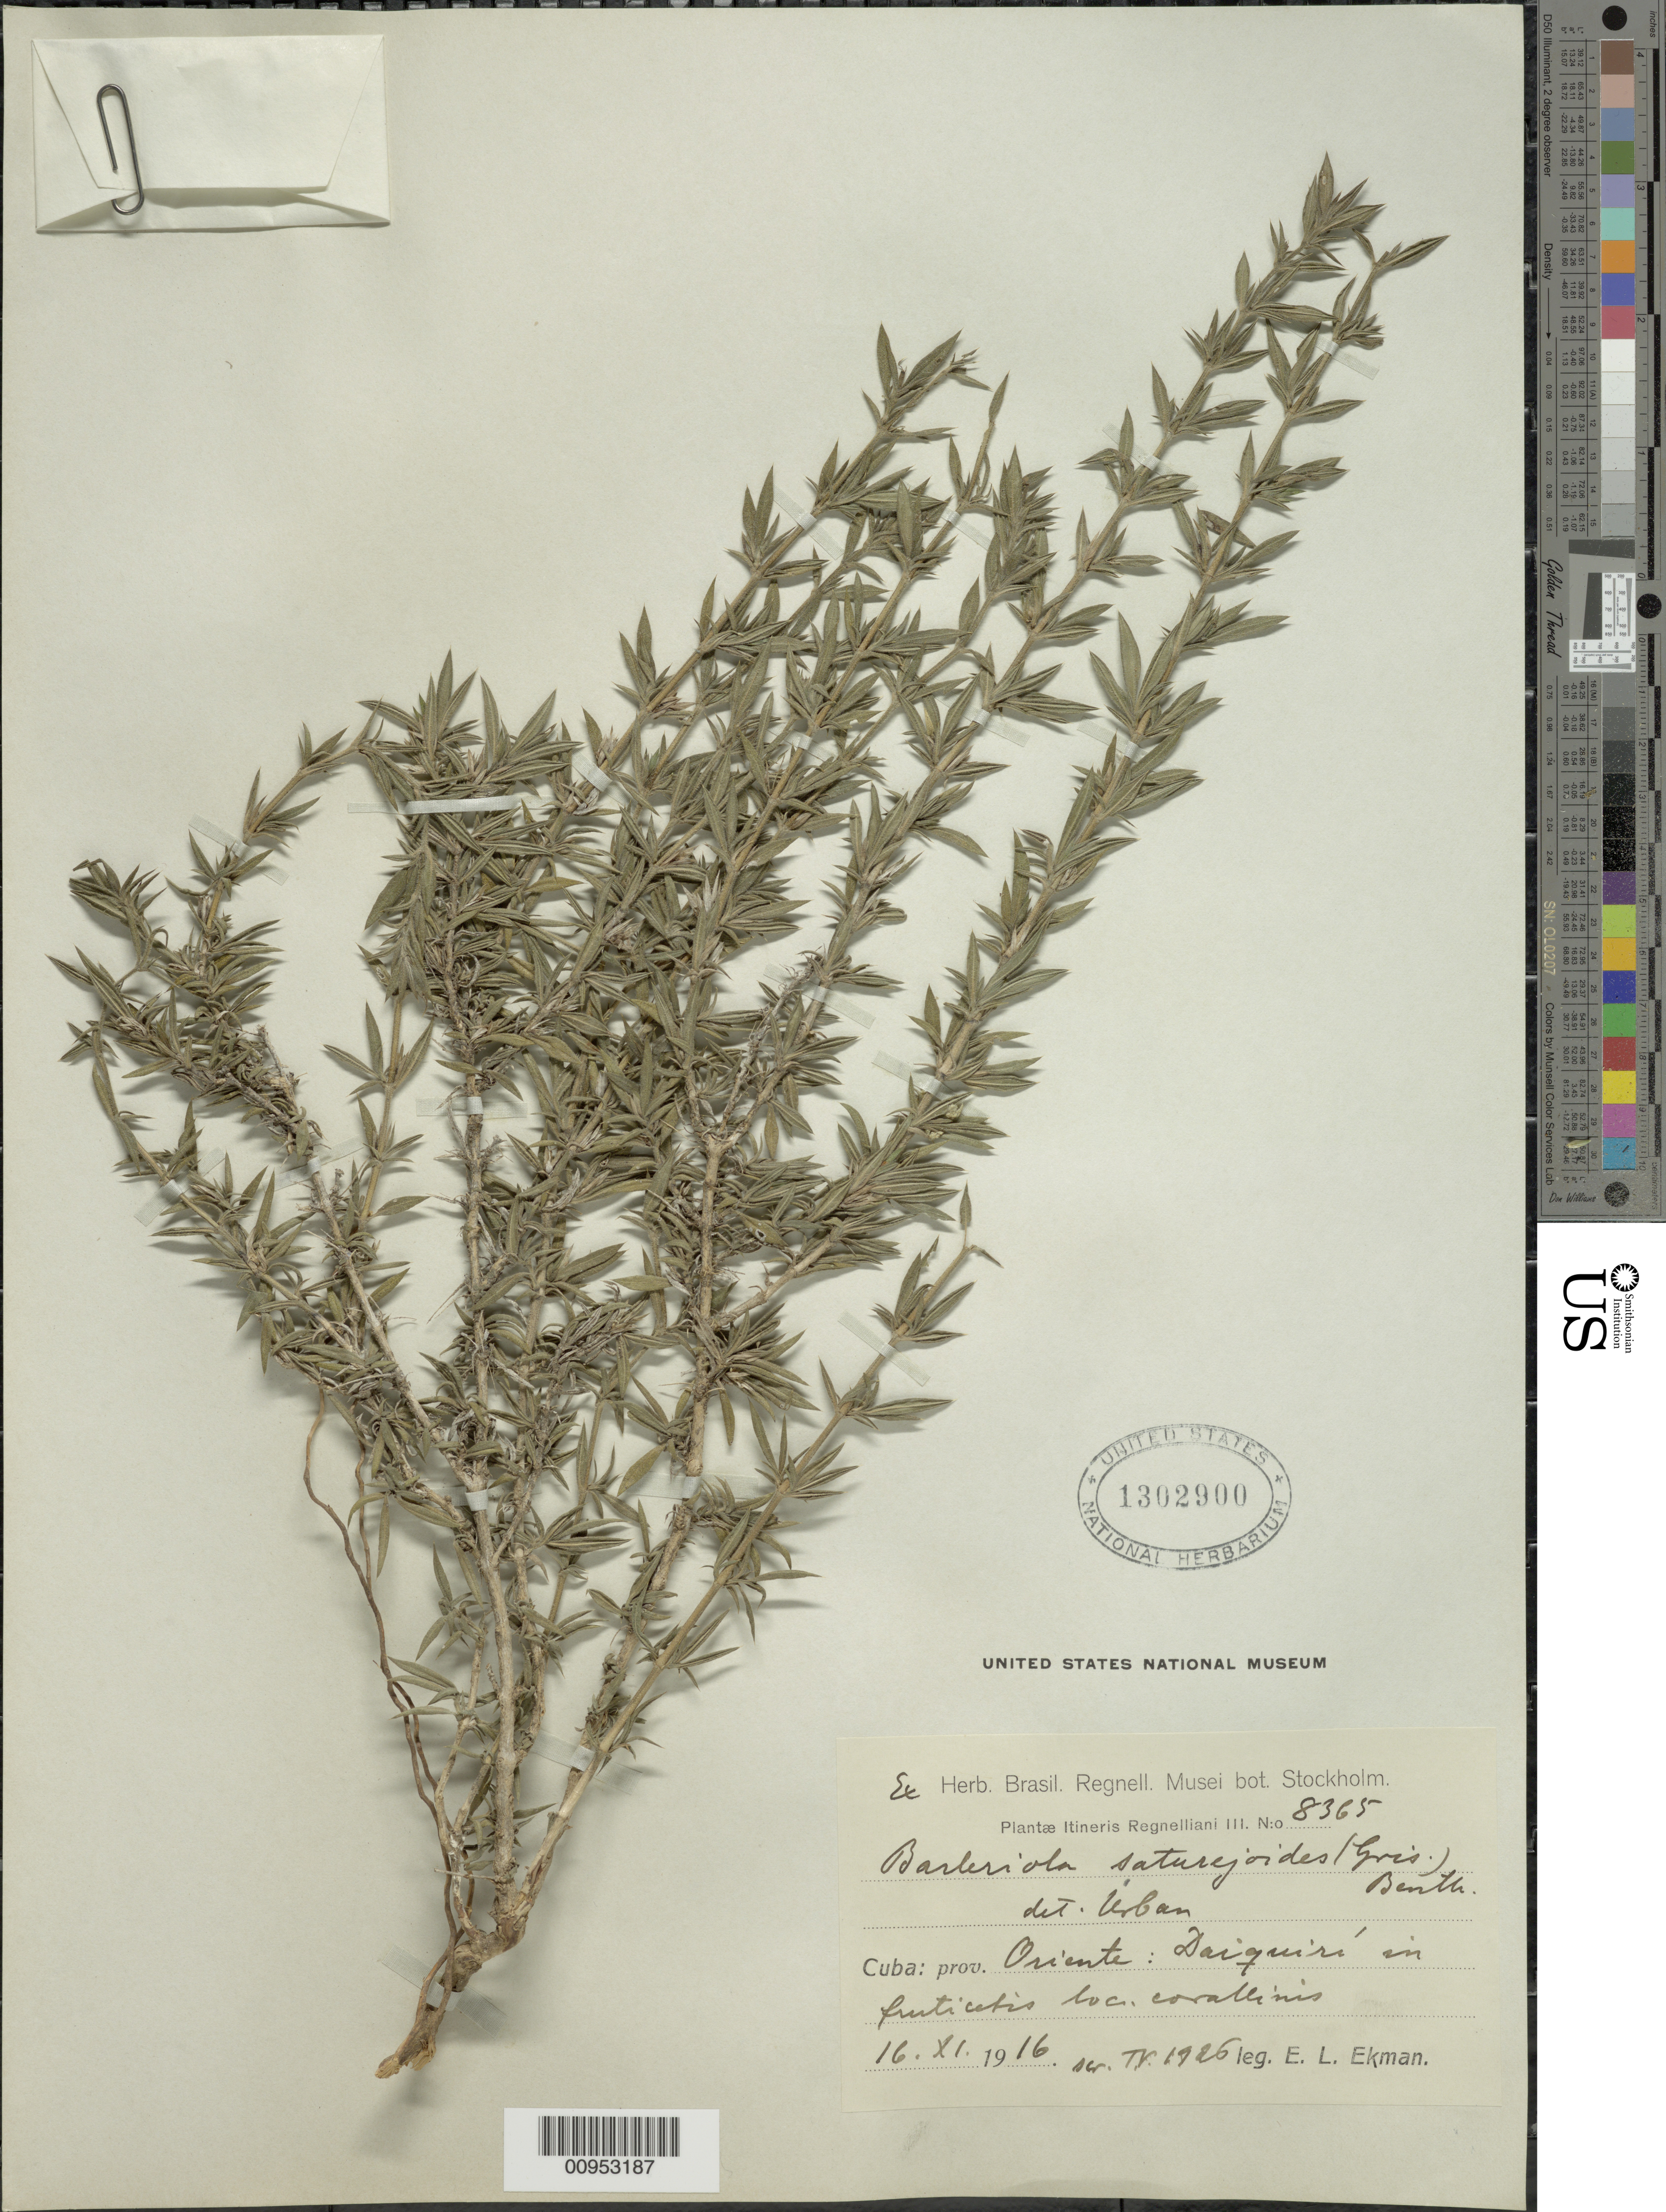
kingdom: Plantae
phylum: Tracheophyta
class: Magnoliopsida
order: Lamiales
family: Acanthaceae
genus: Barleriola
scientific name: Barleriola saturejoides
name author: (Griseb.) M. Gómez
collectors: E. L. Ekman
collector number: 8365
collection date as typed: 16 Nov 1916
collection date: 1916-11-16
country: Cuba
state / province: Oriente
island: Cuba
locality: Daiquirí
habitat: In fruticitis loc. corallinis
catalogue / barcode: US 1302900